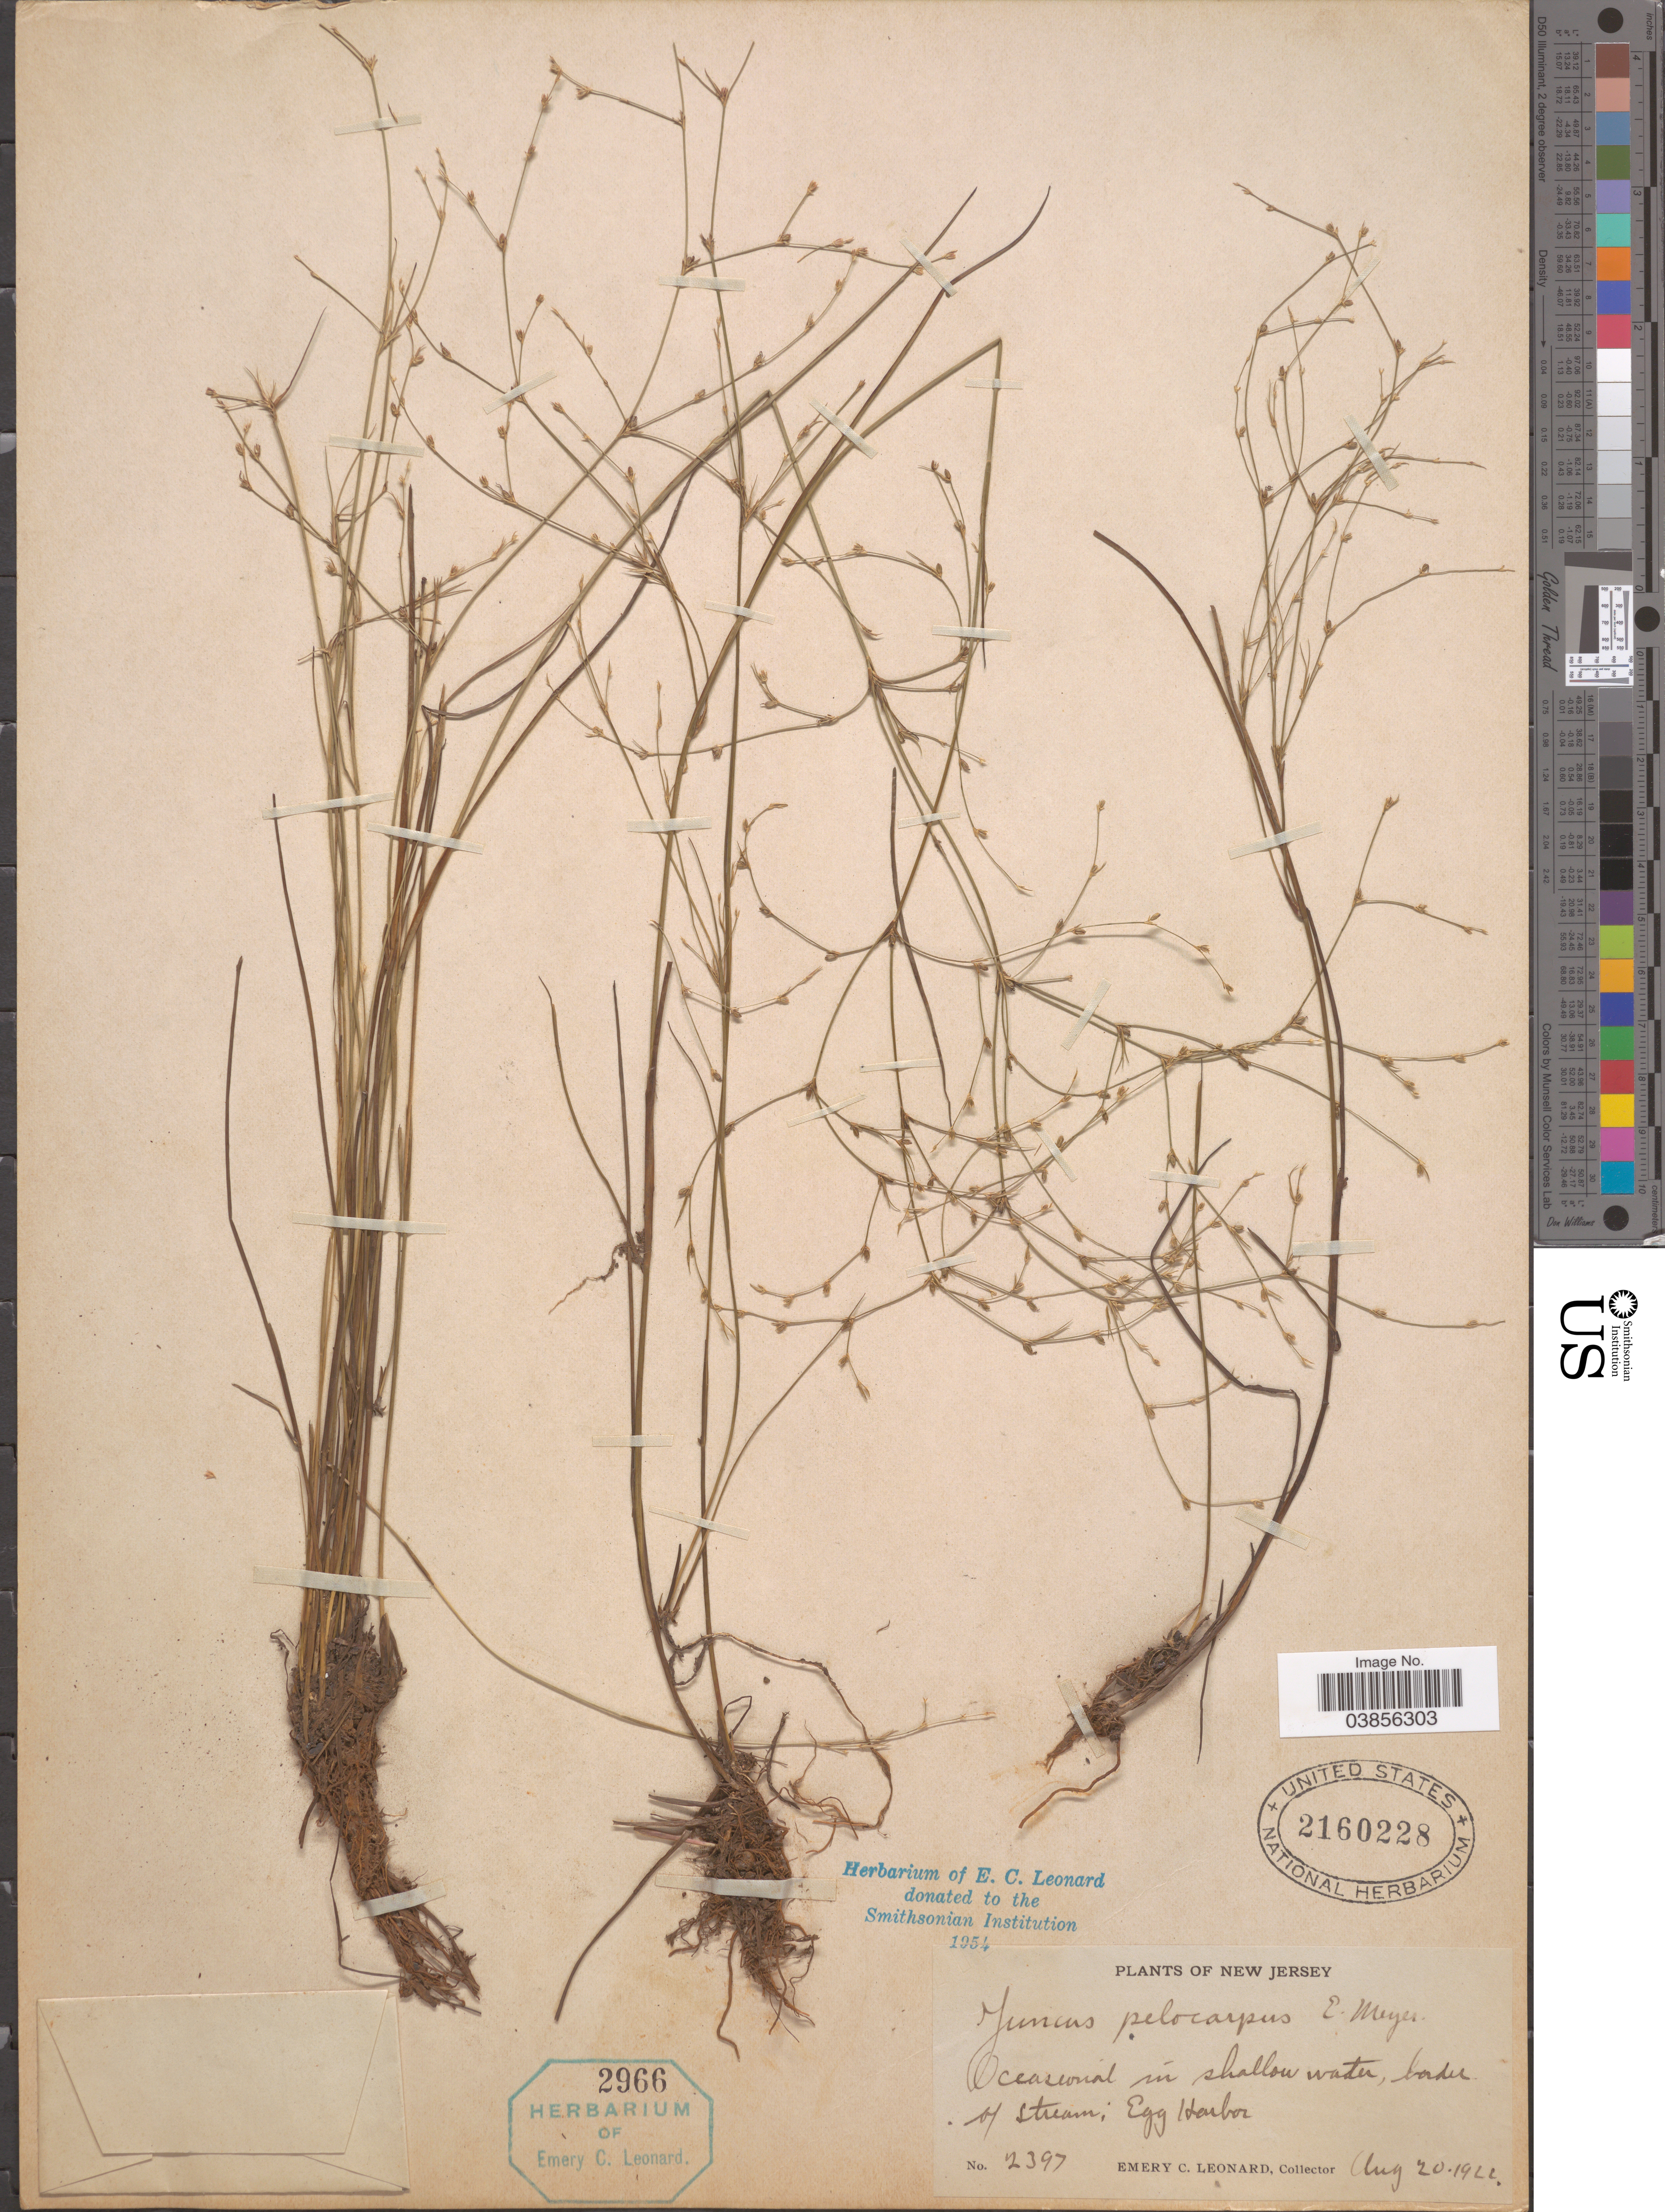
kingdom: Plantae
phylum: Tracheophyta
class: Liliopsida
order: Poales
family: Juncaceae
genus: Juncus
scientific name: Juncus pelocarpus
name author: E. Mey.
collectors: E. C. Leonard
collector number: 2397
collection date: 1922-08-20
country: United States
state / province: New Jersey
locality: Egg Harbor.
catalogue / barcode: US 2160228